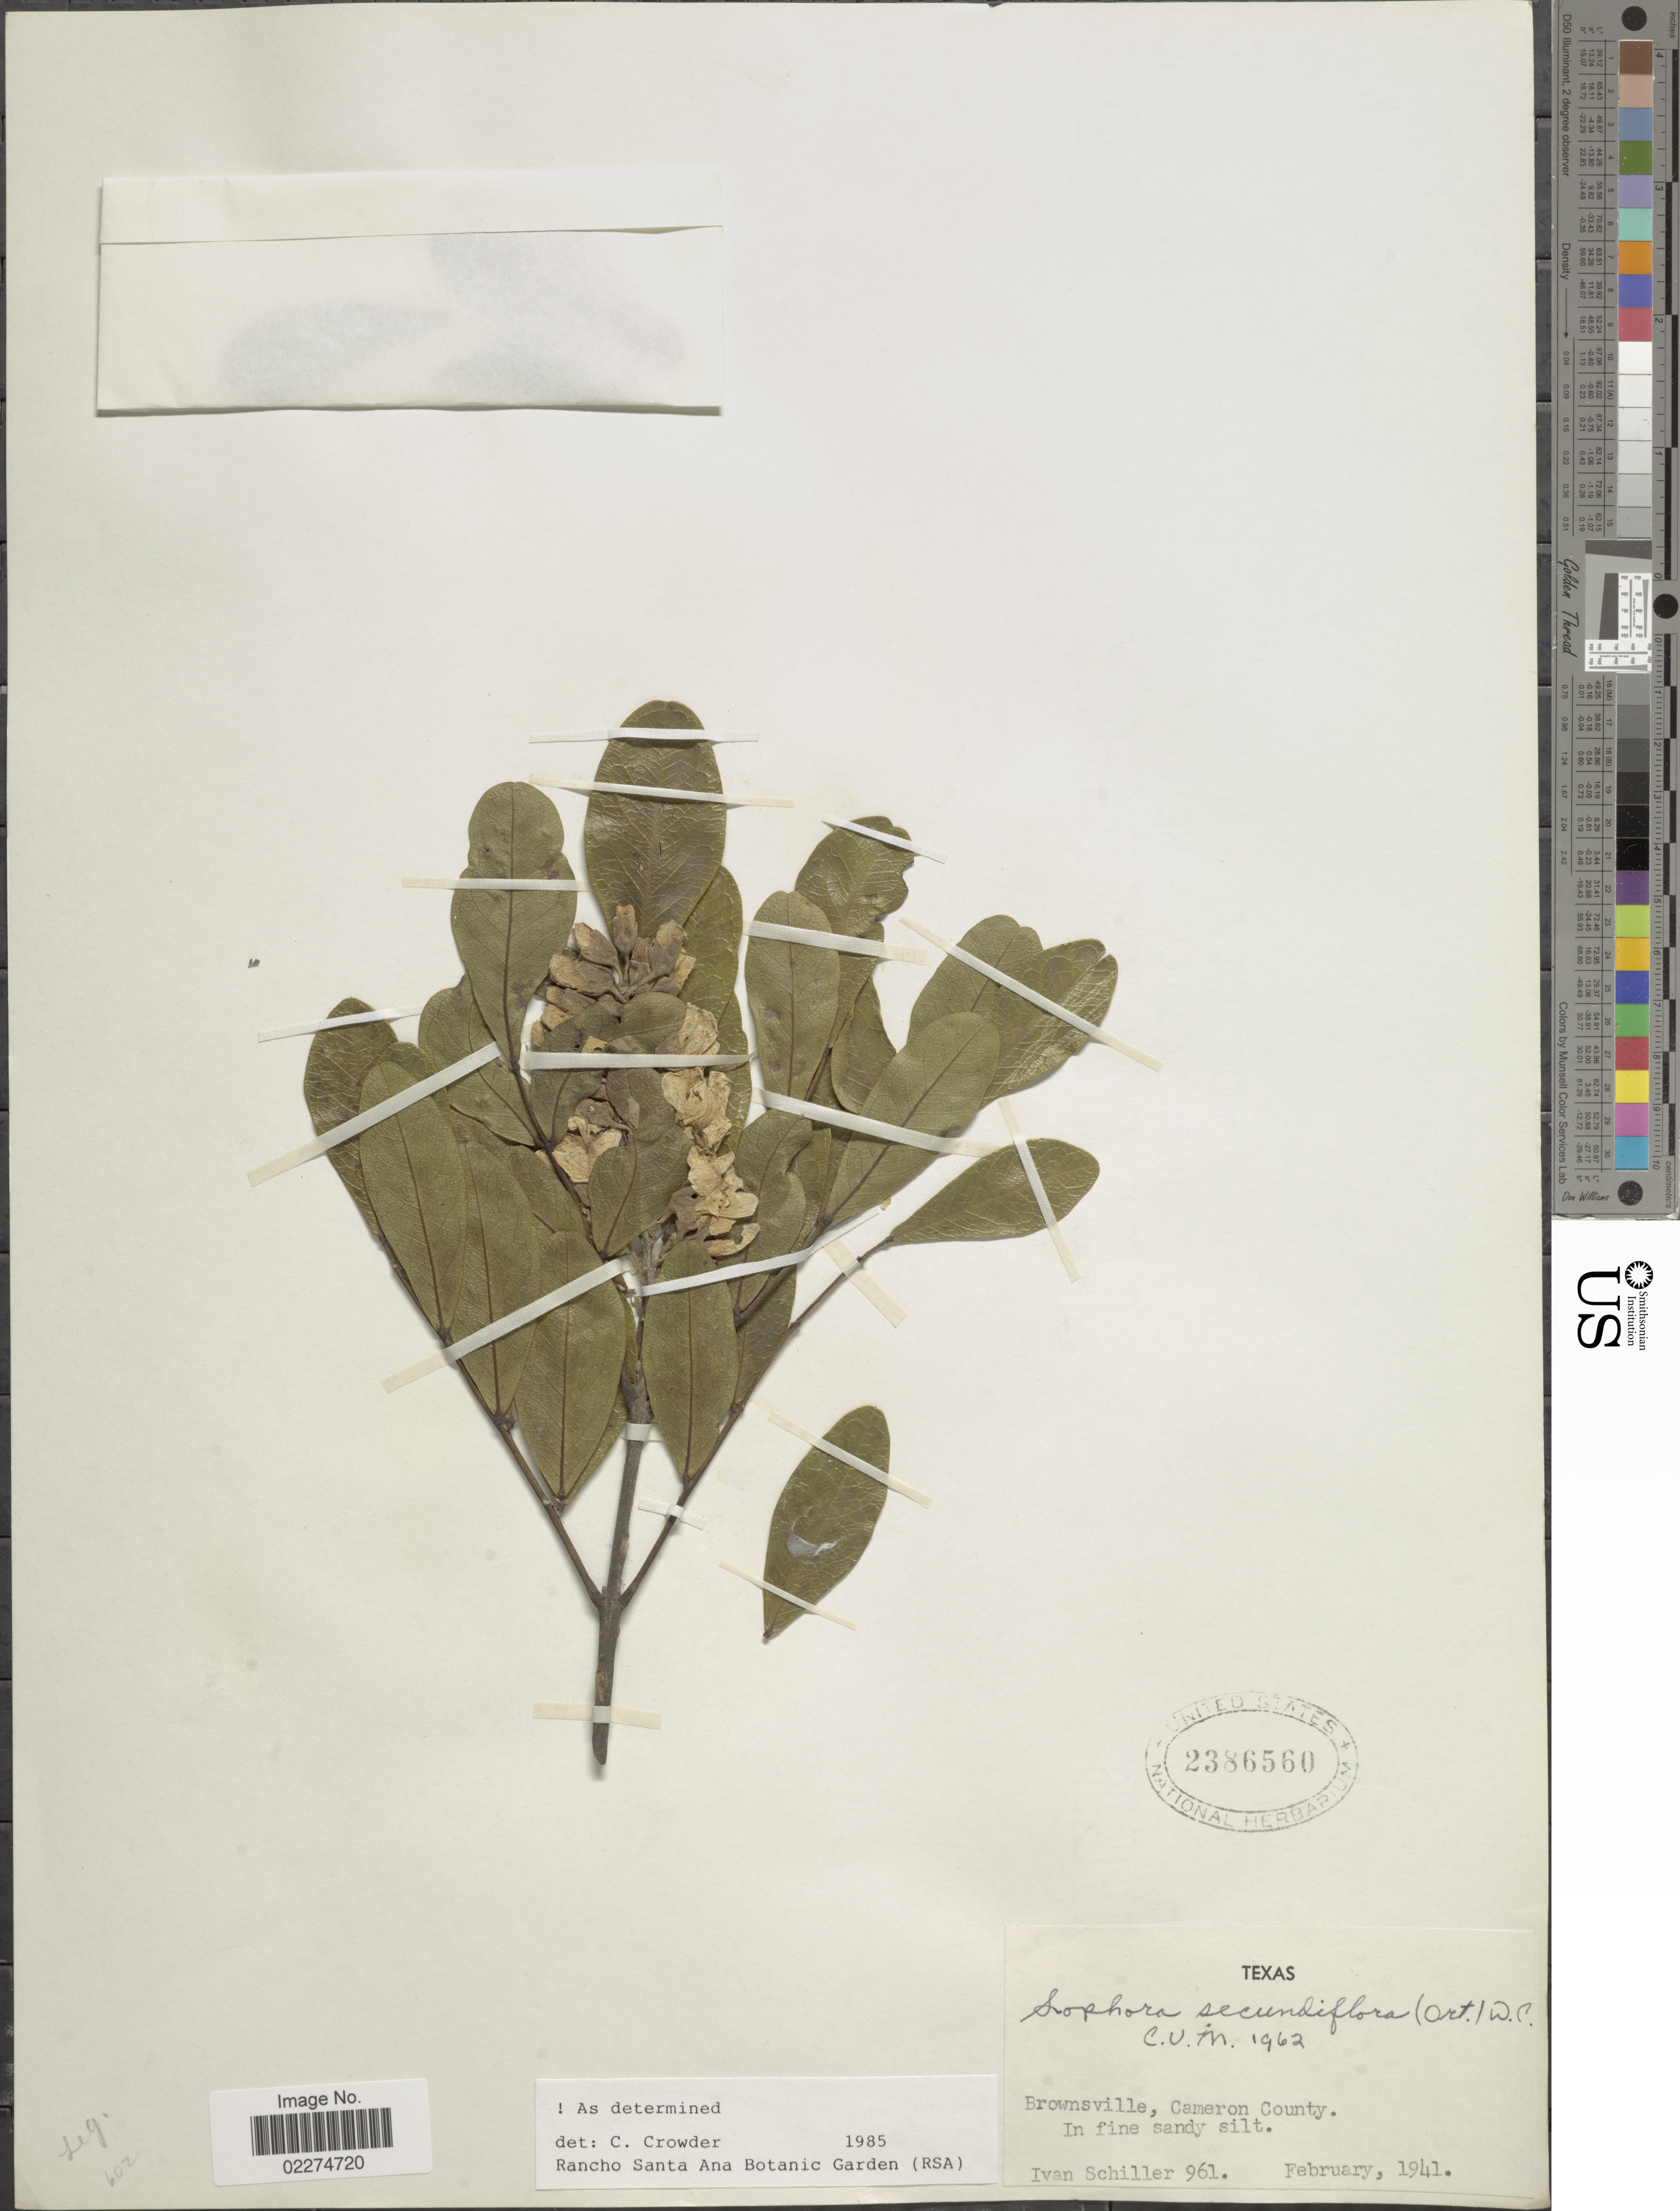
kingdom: Plantae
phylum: Tracheophyta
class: Magnoliopsida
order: Fabales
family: Fabaceae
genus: Dermatophyllum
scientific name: Dermatophyllum secundiflorum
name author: (Ortega) Gandhi & Reveal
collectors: I. Schiller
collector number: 961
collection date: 1941-02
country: United States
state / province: Texas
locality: Brownsville, Cameron County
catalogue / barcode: US 2386560